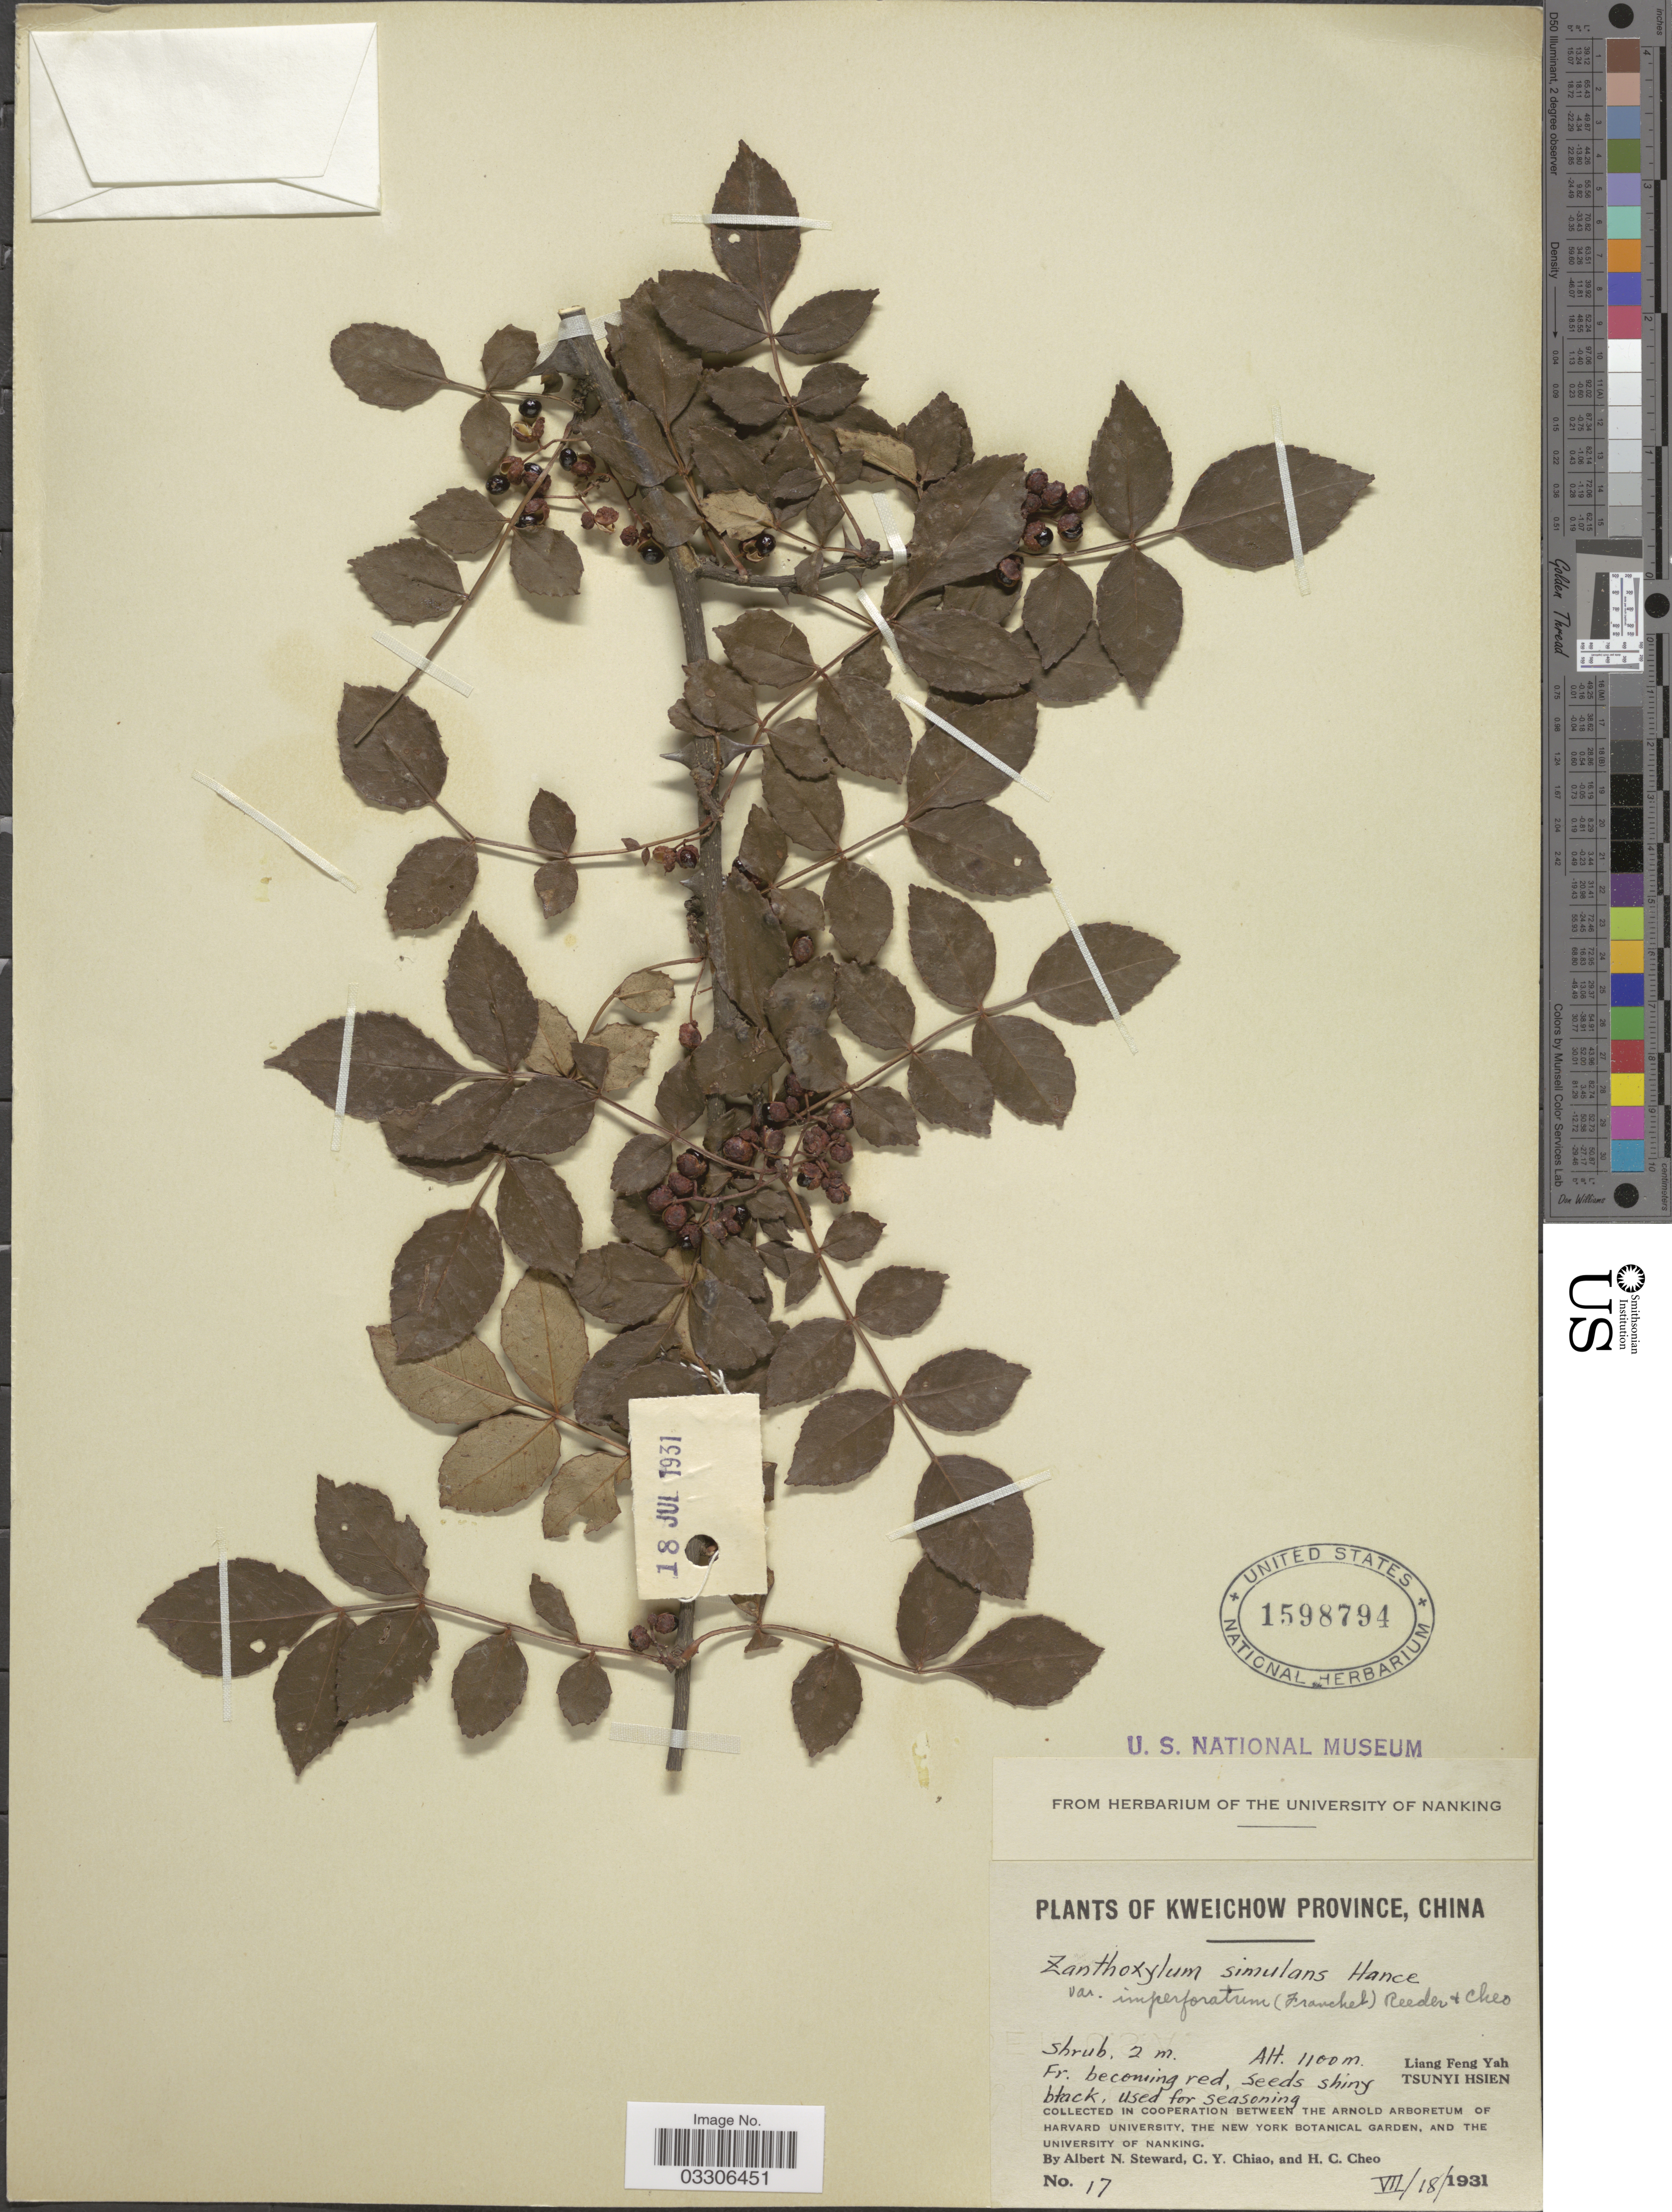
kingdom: Plantae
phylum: Tracheophyta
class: Magnoliopsida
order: Sapindales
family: Rutaceae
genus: Zanthoxylum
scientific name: Zanthoxylum simulans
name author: Hance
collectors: A. N. Steward, C. Y. Chiao & H. Cheo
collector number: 17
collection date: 1931-07-18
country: China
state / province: Guizhou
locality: Kweichow Province. Liang Feng Yah. Tsunyi Hsien.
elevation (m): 1100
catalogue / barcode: US 1598794